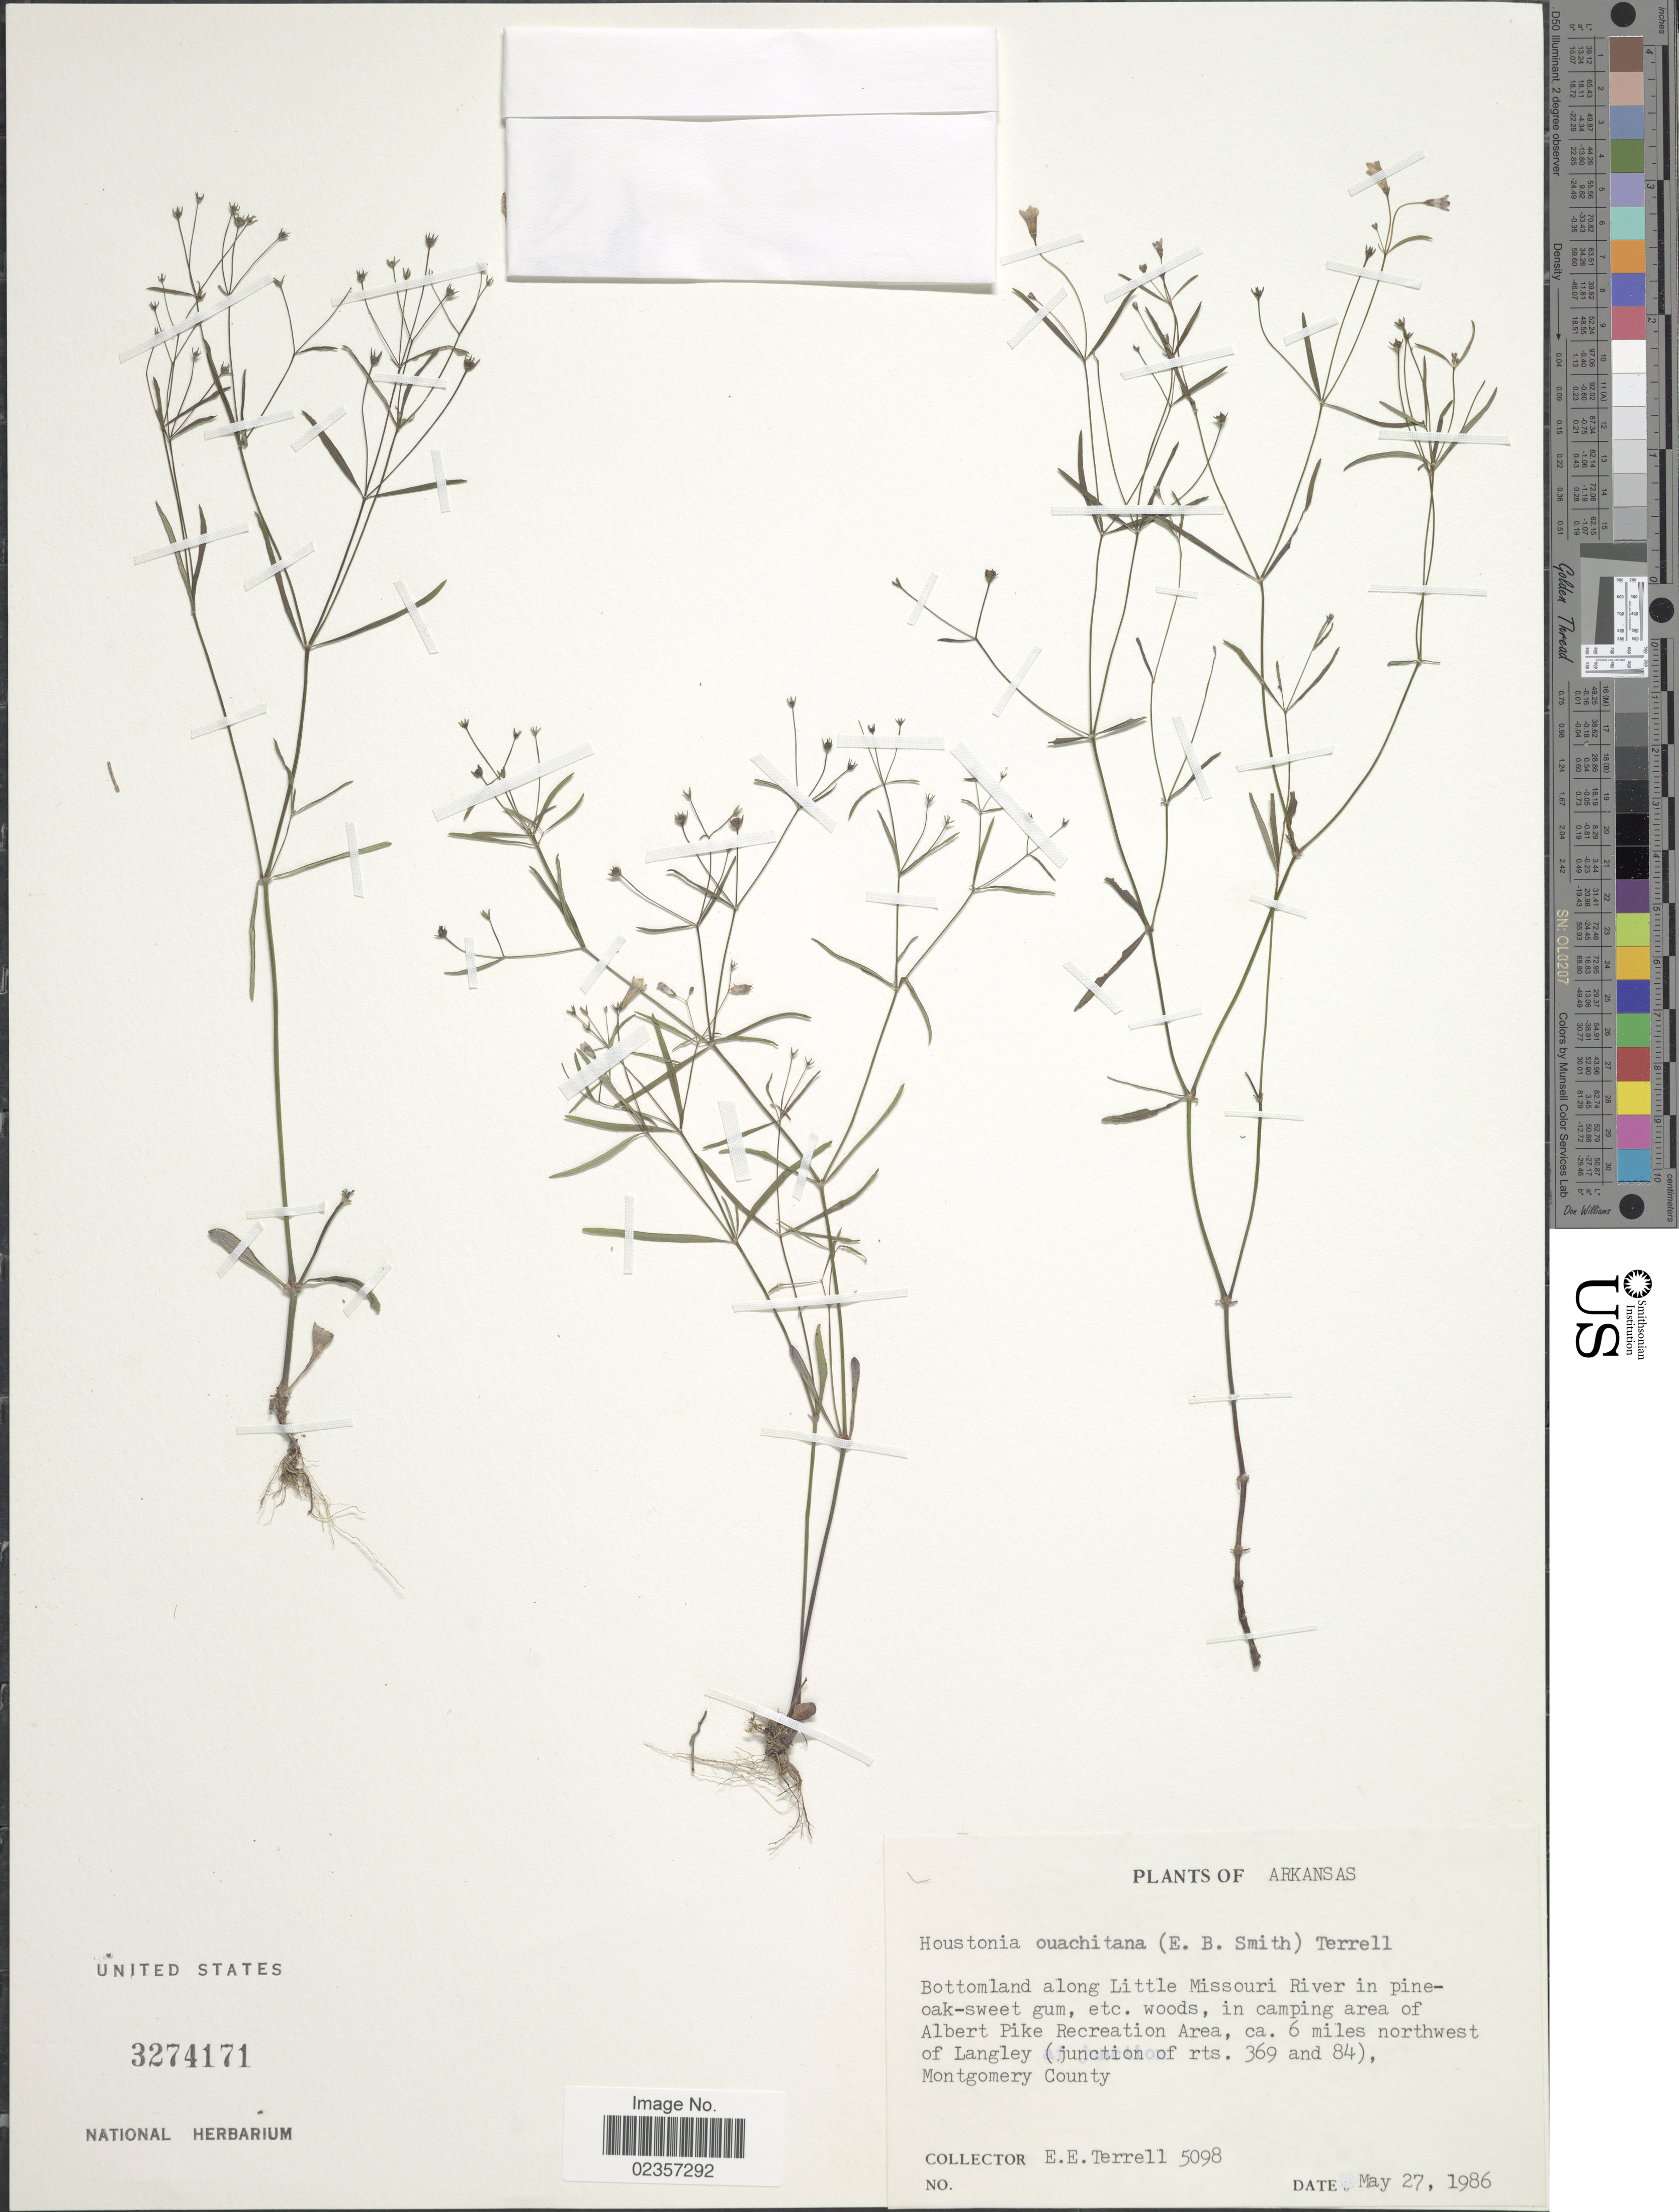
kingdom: Plantae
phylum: Tracheophyta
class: Magnoliopsida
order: Gentianales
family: Rubiaceae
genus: Houstonia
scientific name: Houstonia ouachitana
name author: (E.B. Sm.) Terrell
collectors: E. E. Terrell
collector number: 5098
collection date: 1986-05-27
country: United States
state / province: Arkansas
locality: Bottomland along Little Missouri River in pine-oak-sweet gum, etc. woods, in camping area of Albert Pike Recreation Area, ca. 6 miles northwest of Langley (junction of rts. 369 and 84), Montgomery County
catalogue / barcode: US 3274171